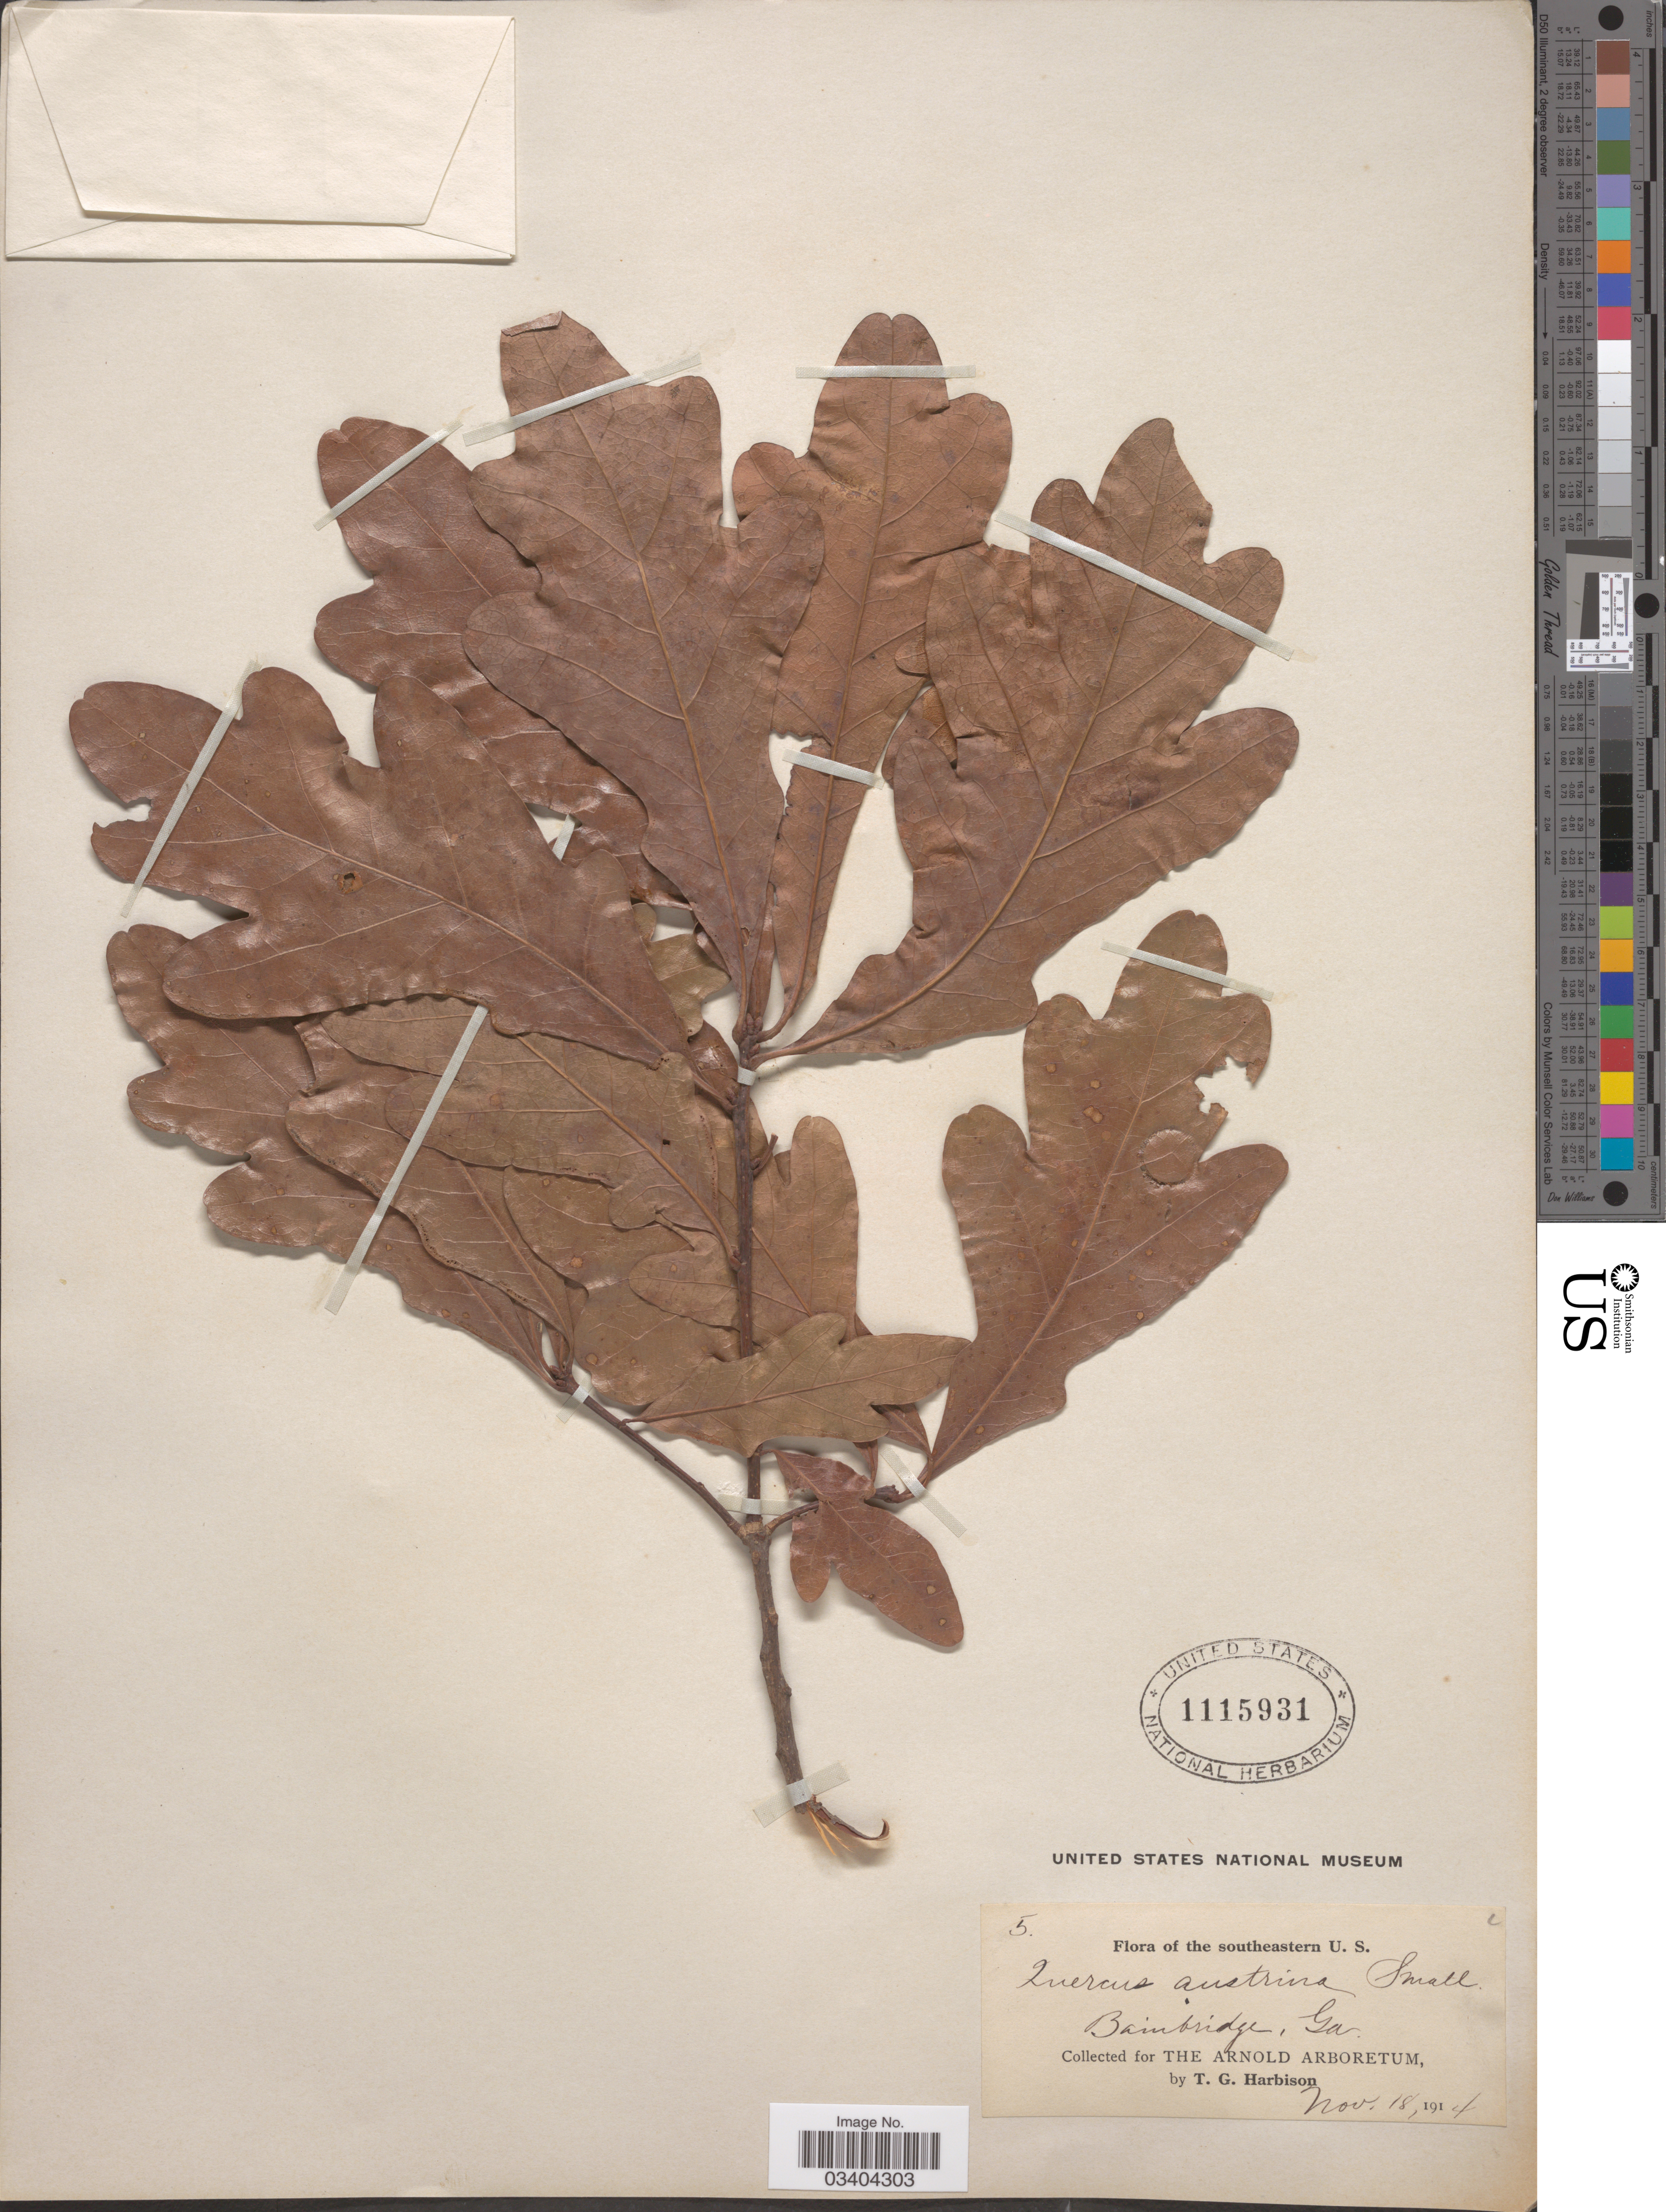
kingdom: Plantae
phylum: Tracheophyta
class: Magnoliopsida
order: Fagales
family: Fagaceae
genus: Quercus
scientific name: Quercus durandii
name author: Buckley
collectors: T. Harbison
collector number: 5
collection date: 1914-11-18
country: United States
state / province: Georgia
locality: The Southeastern U.S. Bainbridge.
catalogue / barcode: US 1115931